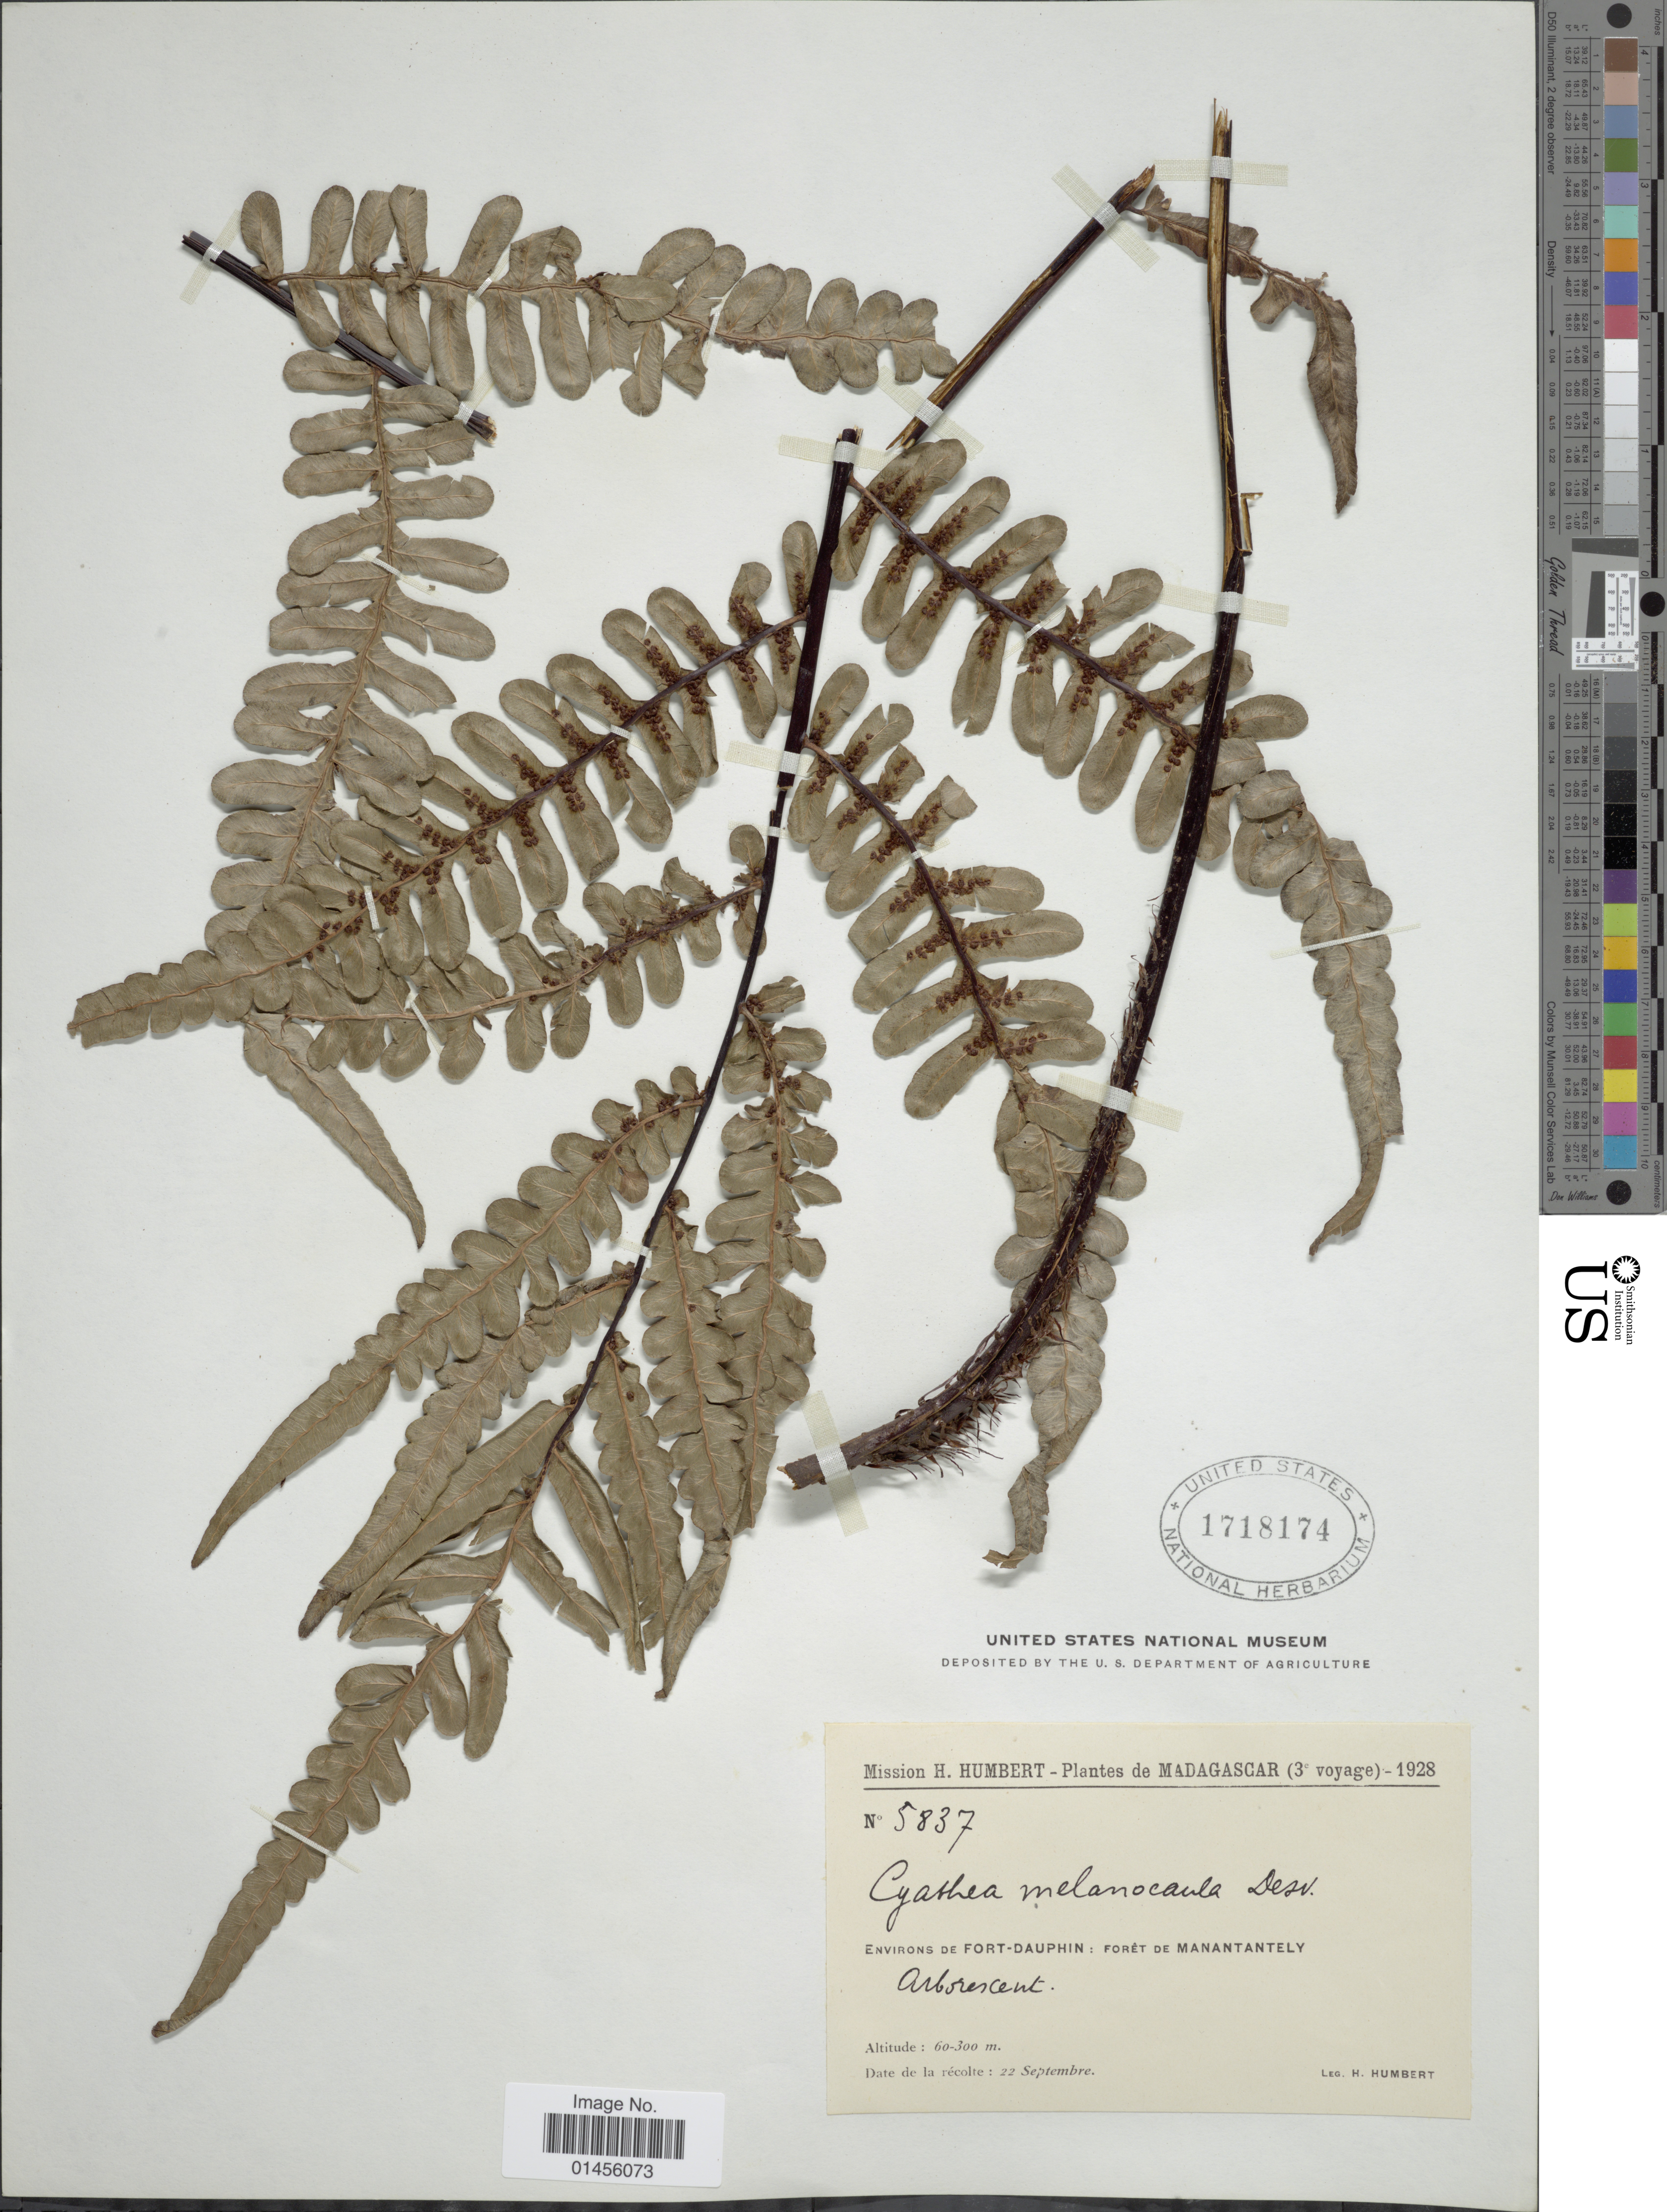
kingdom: Plantae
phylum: Tracheophyta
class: Polypodiopsida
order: Cyatheales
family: Cyatheaceae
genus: Alsophila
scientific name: Alsophila borbonica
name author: (Desv.) R.M. Tryon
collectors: H. Humbert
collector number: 5837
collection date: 1928-09-22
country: Madagascar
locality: Environs de Fort- Dauphin: Foret de Manantantely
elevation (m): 60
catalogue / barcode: US 1718174